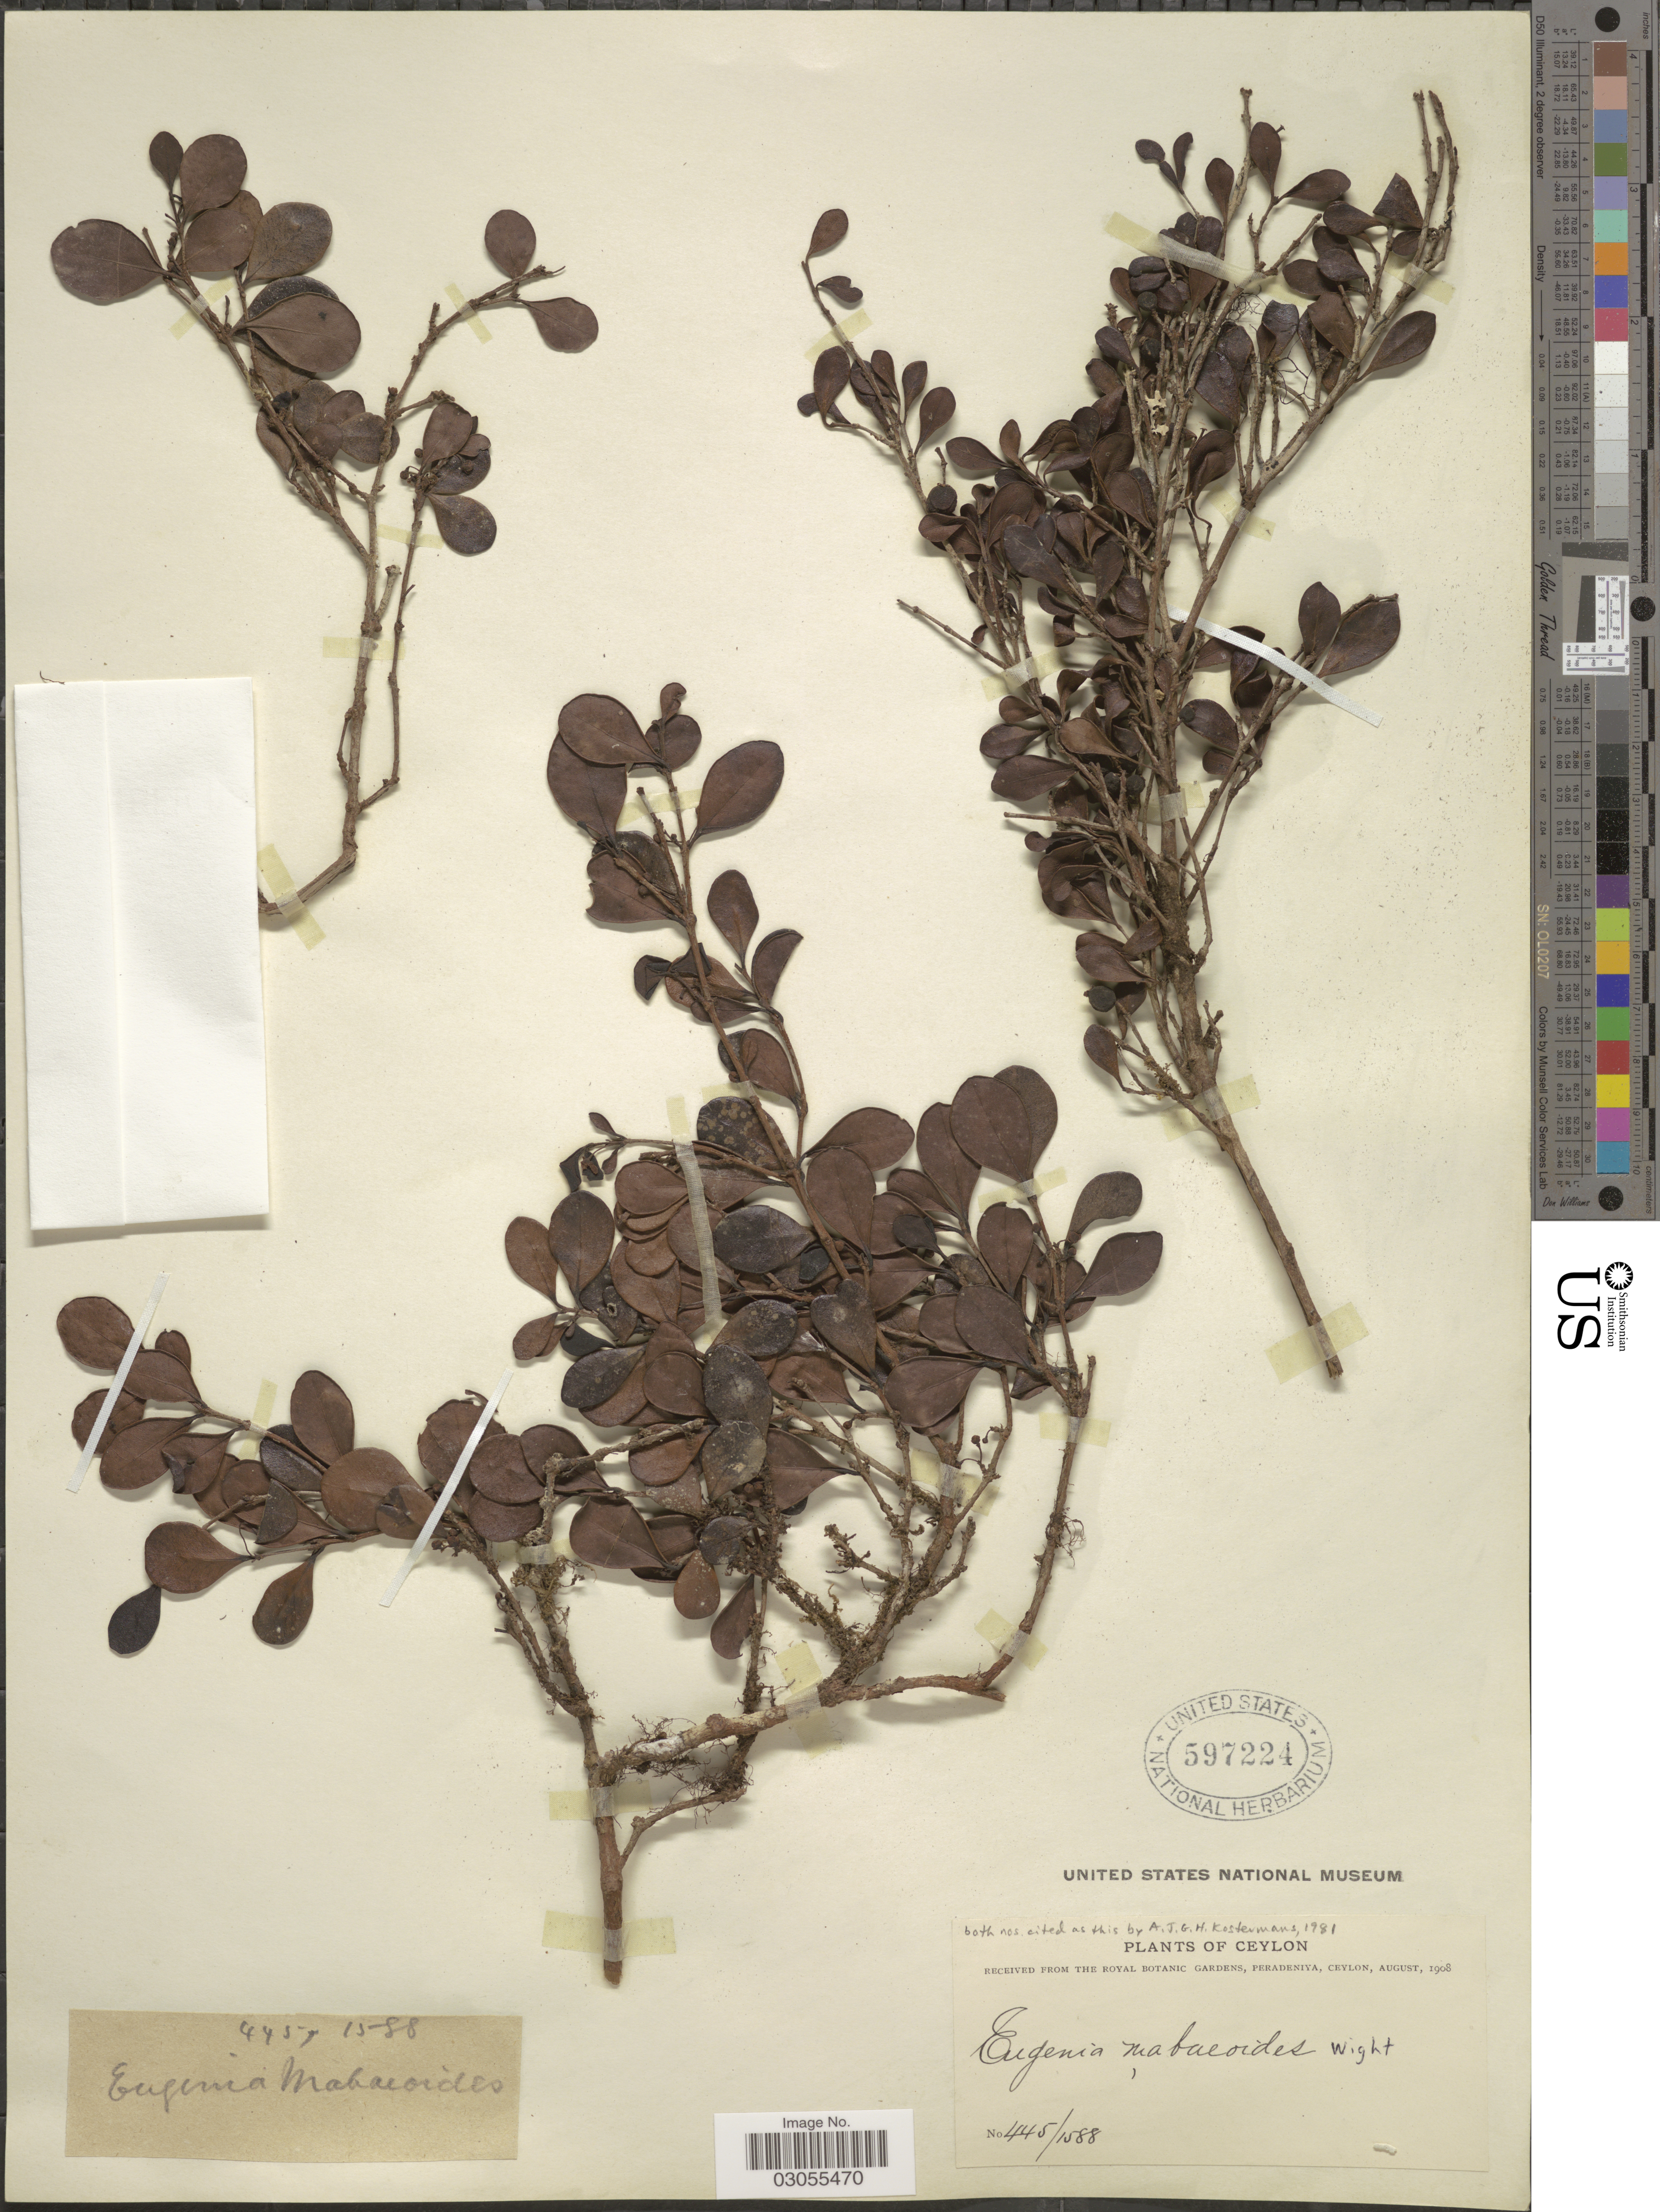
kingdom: Plantae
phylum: Tracheophyta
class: Magnoliopsida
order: Myrtales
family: Myrtaceae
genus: Eugenia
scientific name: Eugenia mabaeoides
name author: Wight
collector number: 445/1588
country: Sri Lanka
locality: Ceylon.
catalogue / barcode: US 597224